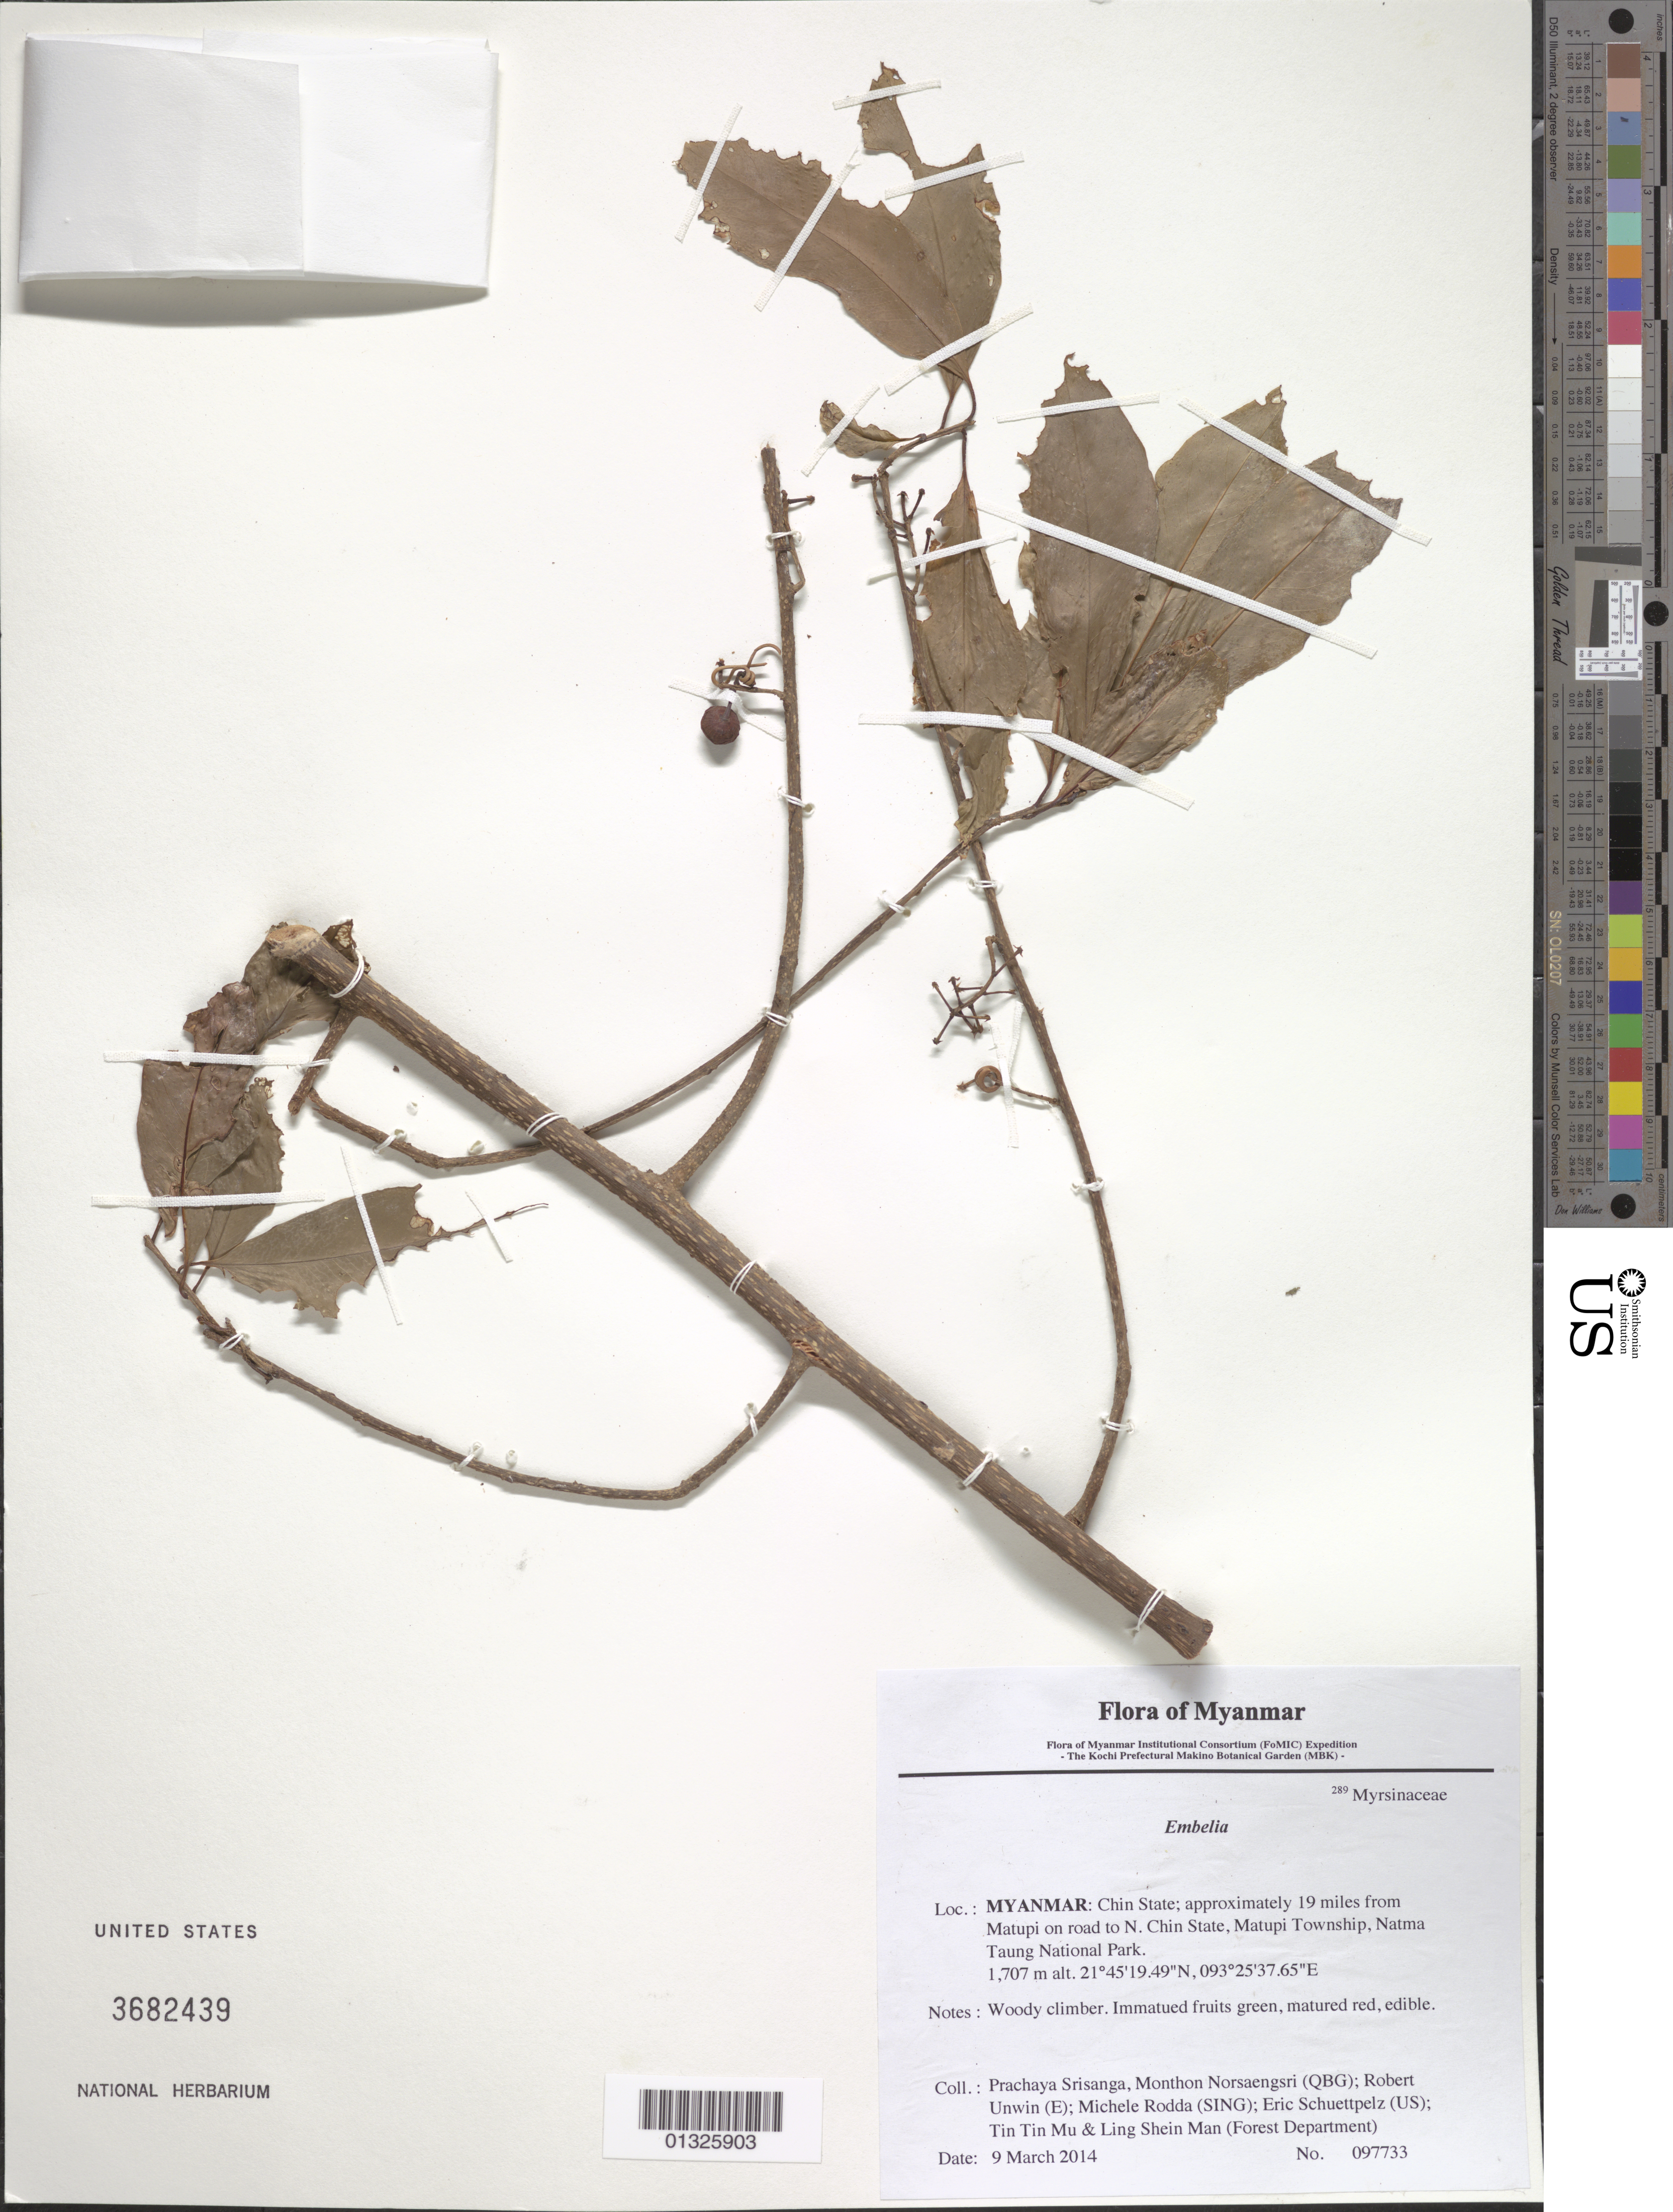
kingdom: Plantae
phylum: Tracheophyta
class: Magnoliopsida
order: Ericales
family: Primulaceae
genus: Embelia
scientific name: Embelia sp.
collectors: P. Srisanga, M. Norsaengsri, R. Unwin, M. Rodda, E. Schuettpelz, Tin Tin Mu & Ling Shein Man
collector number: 97733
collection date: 2014-03-09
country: Myanmar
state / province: Chin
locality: Approximately 19 miles from Matupi on road to N. Chin State, Matupi Township, Natma Taung National Park.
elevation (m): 1707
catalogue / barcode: US 3682439